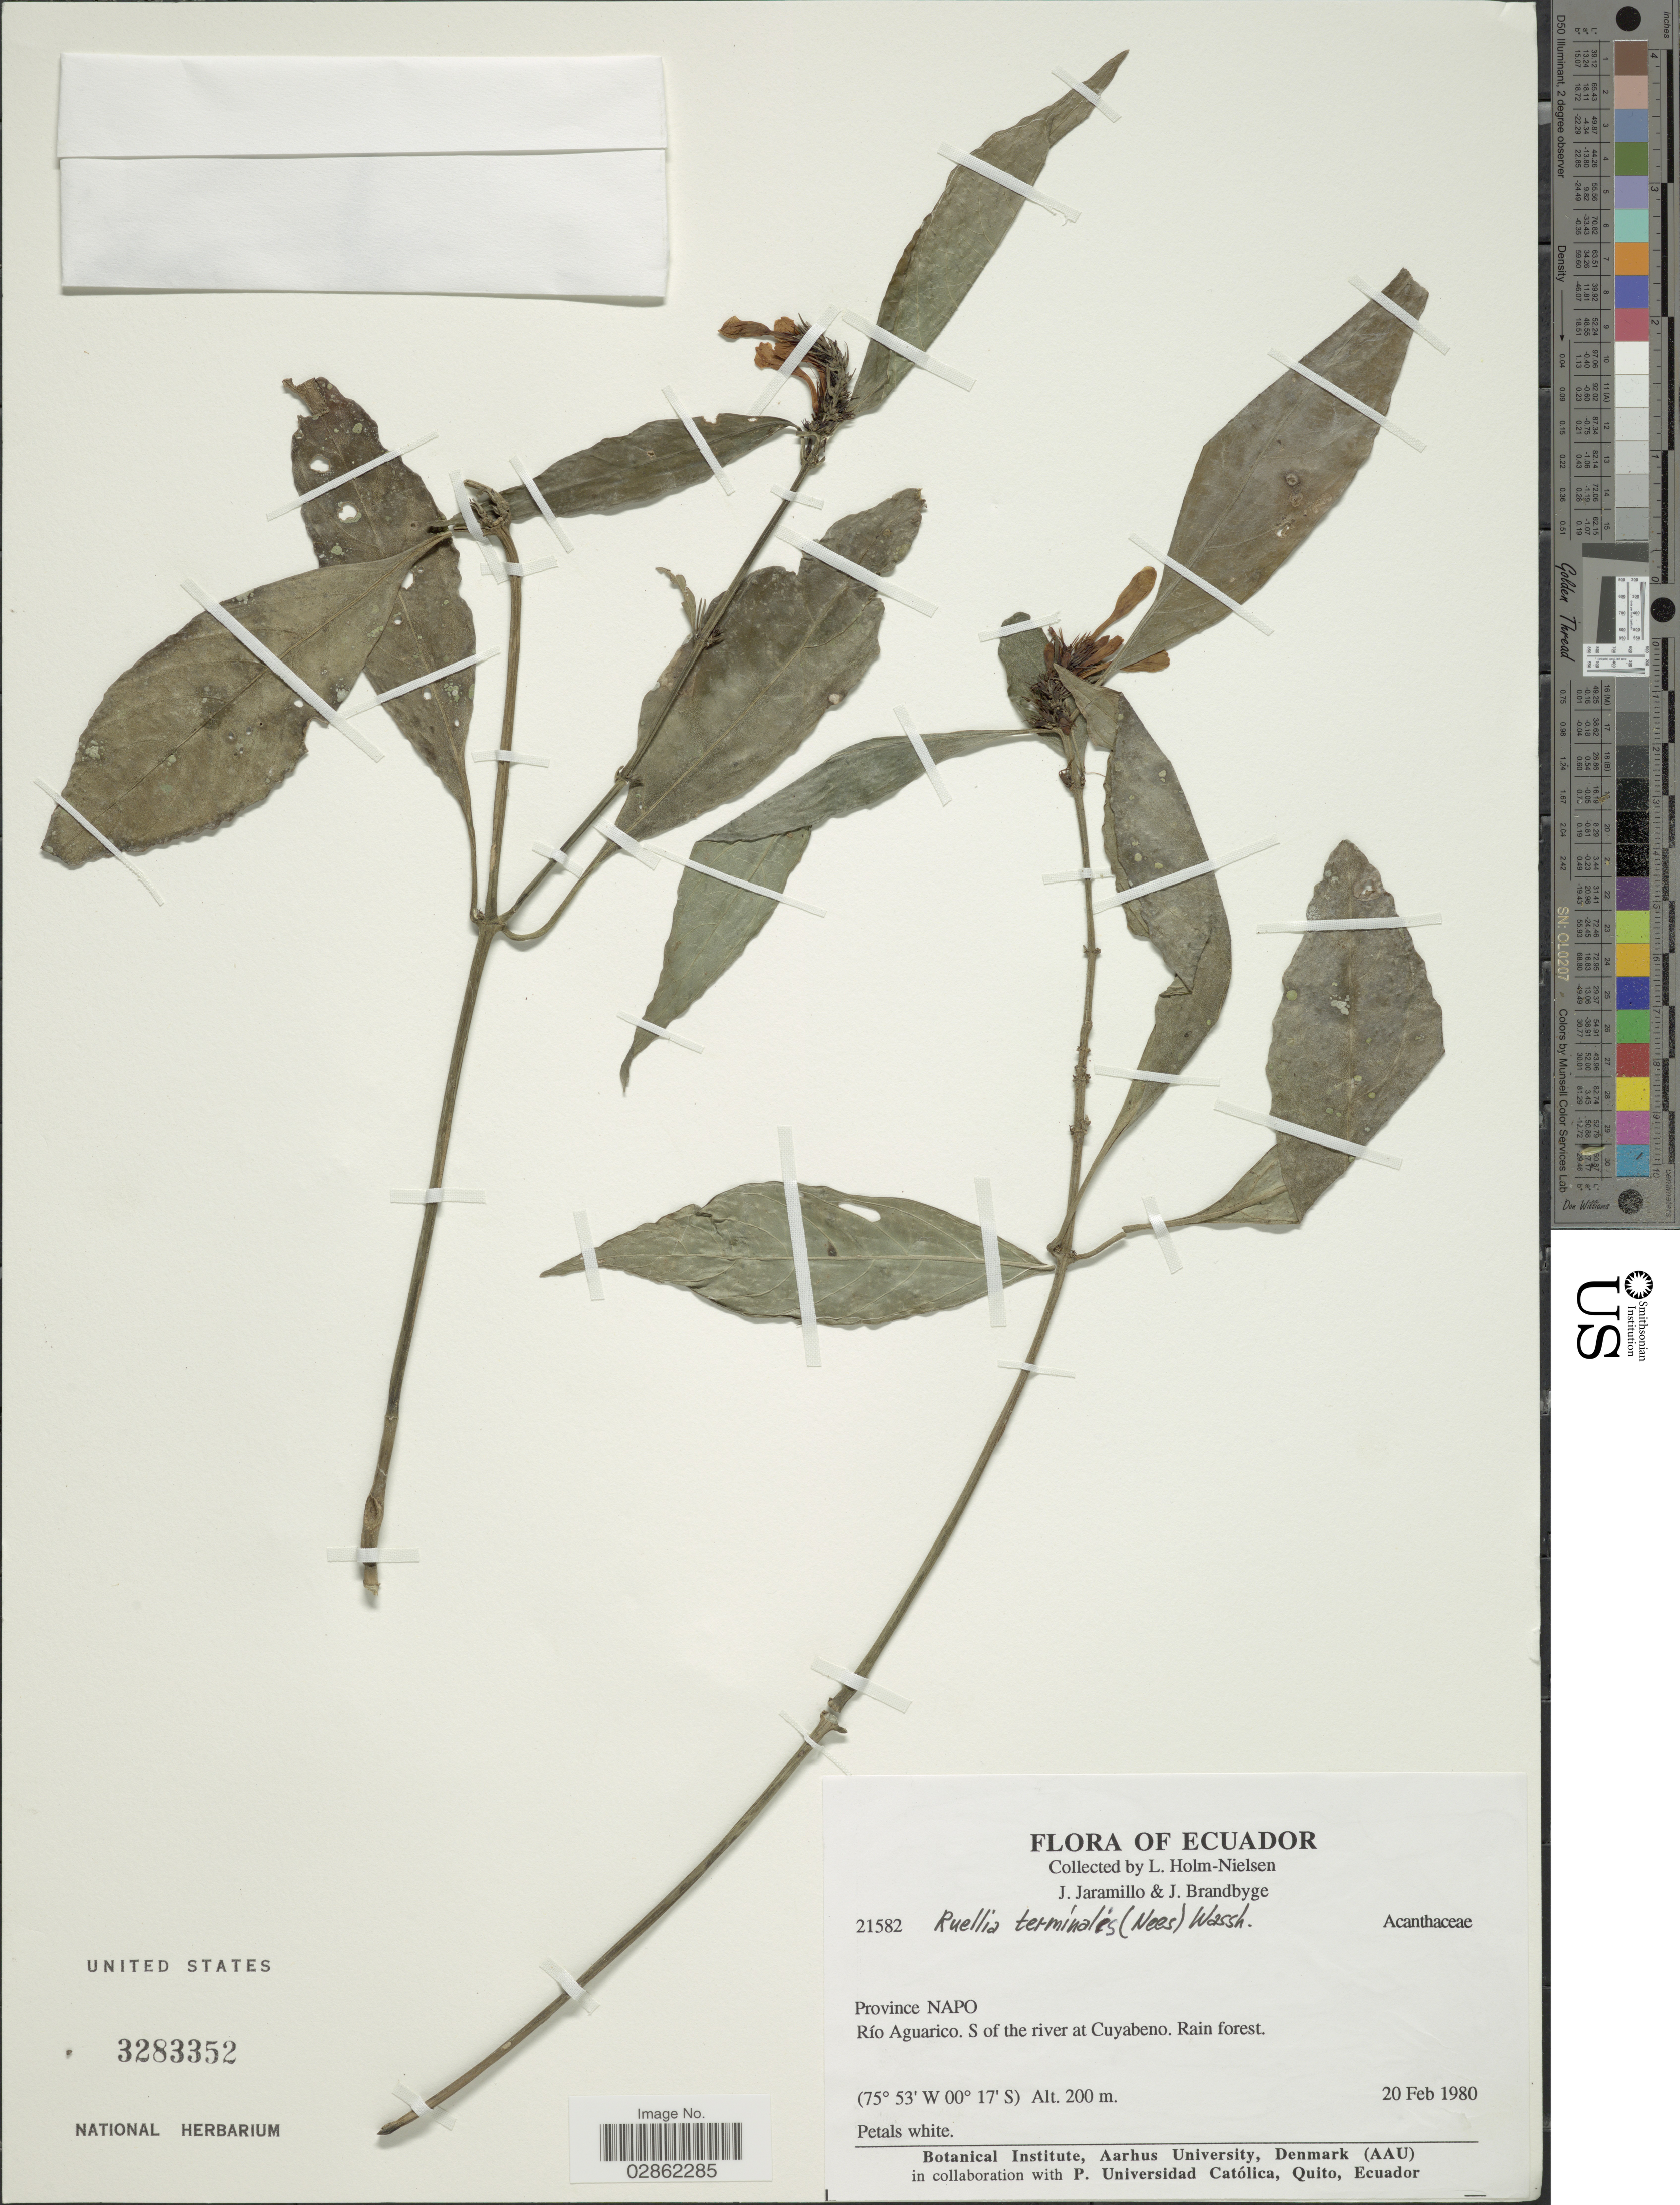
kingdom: Plantae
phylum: Tracheophyta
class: Magnoliopsida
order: Lamiales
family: Acanthaceae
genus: Ruellia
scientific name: Ruellia terminalis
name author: (Nees) Wassh.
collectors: L. Holm-Nielsen, J. Jaramillo & J. Brandbyge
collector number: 21582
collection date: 1980-02-20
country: Ecuador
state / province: Napo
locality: Río Aguarico, S of the river at Cuyabeno.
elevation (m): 200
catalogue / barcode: US 3283352